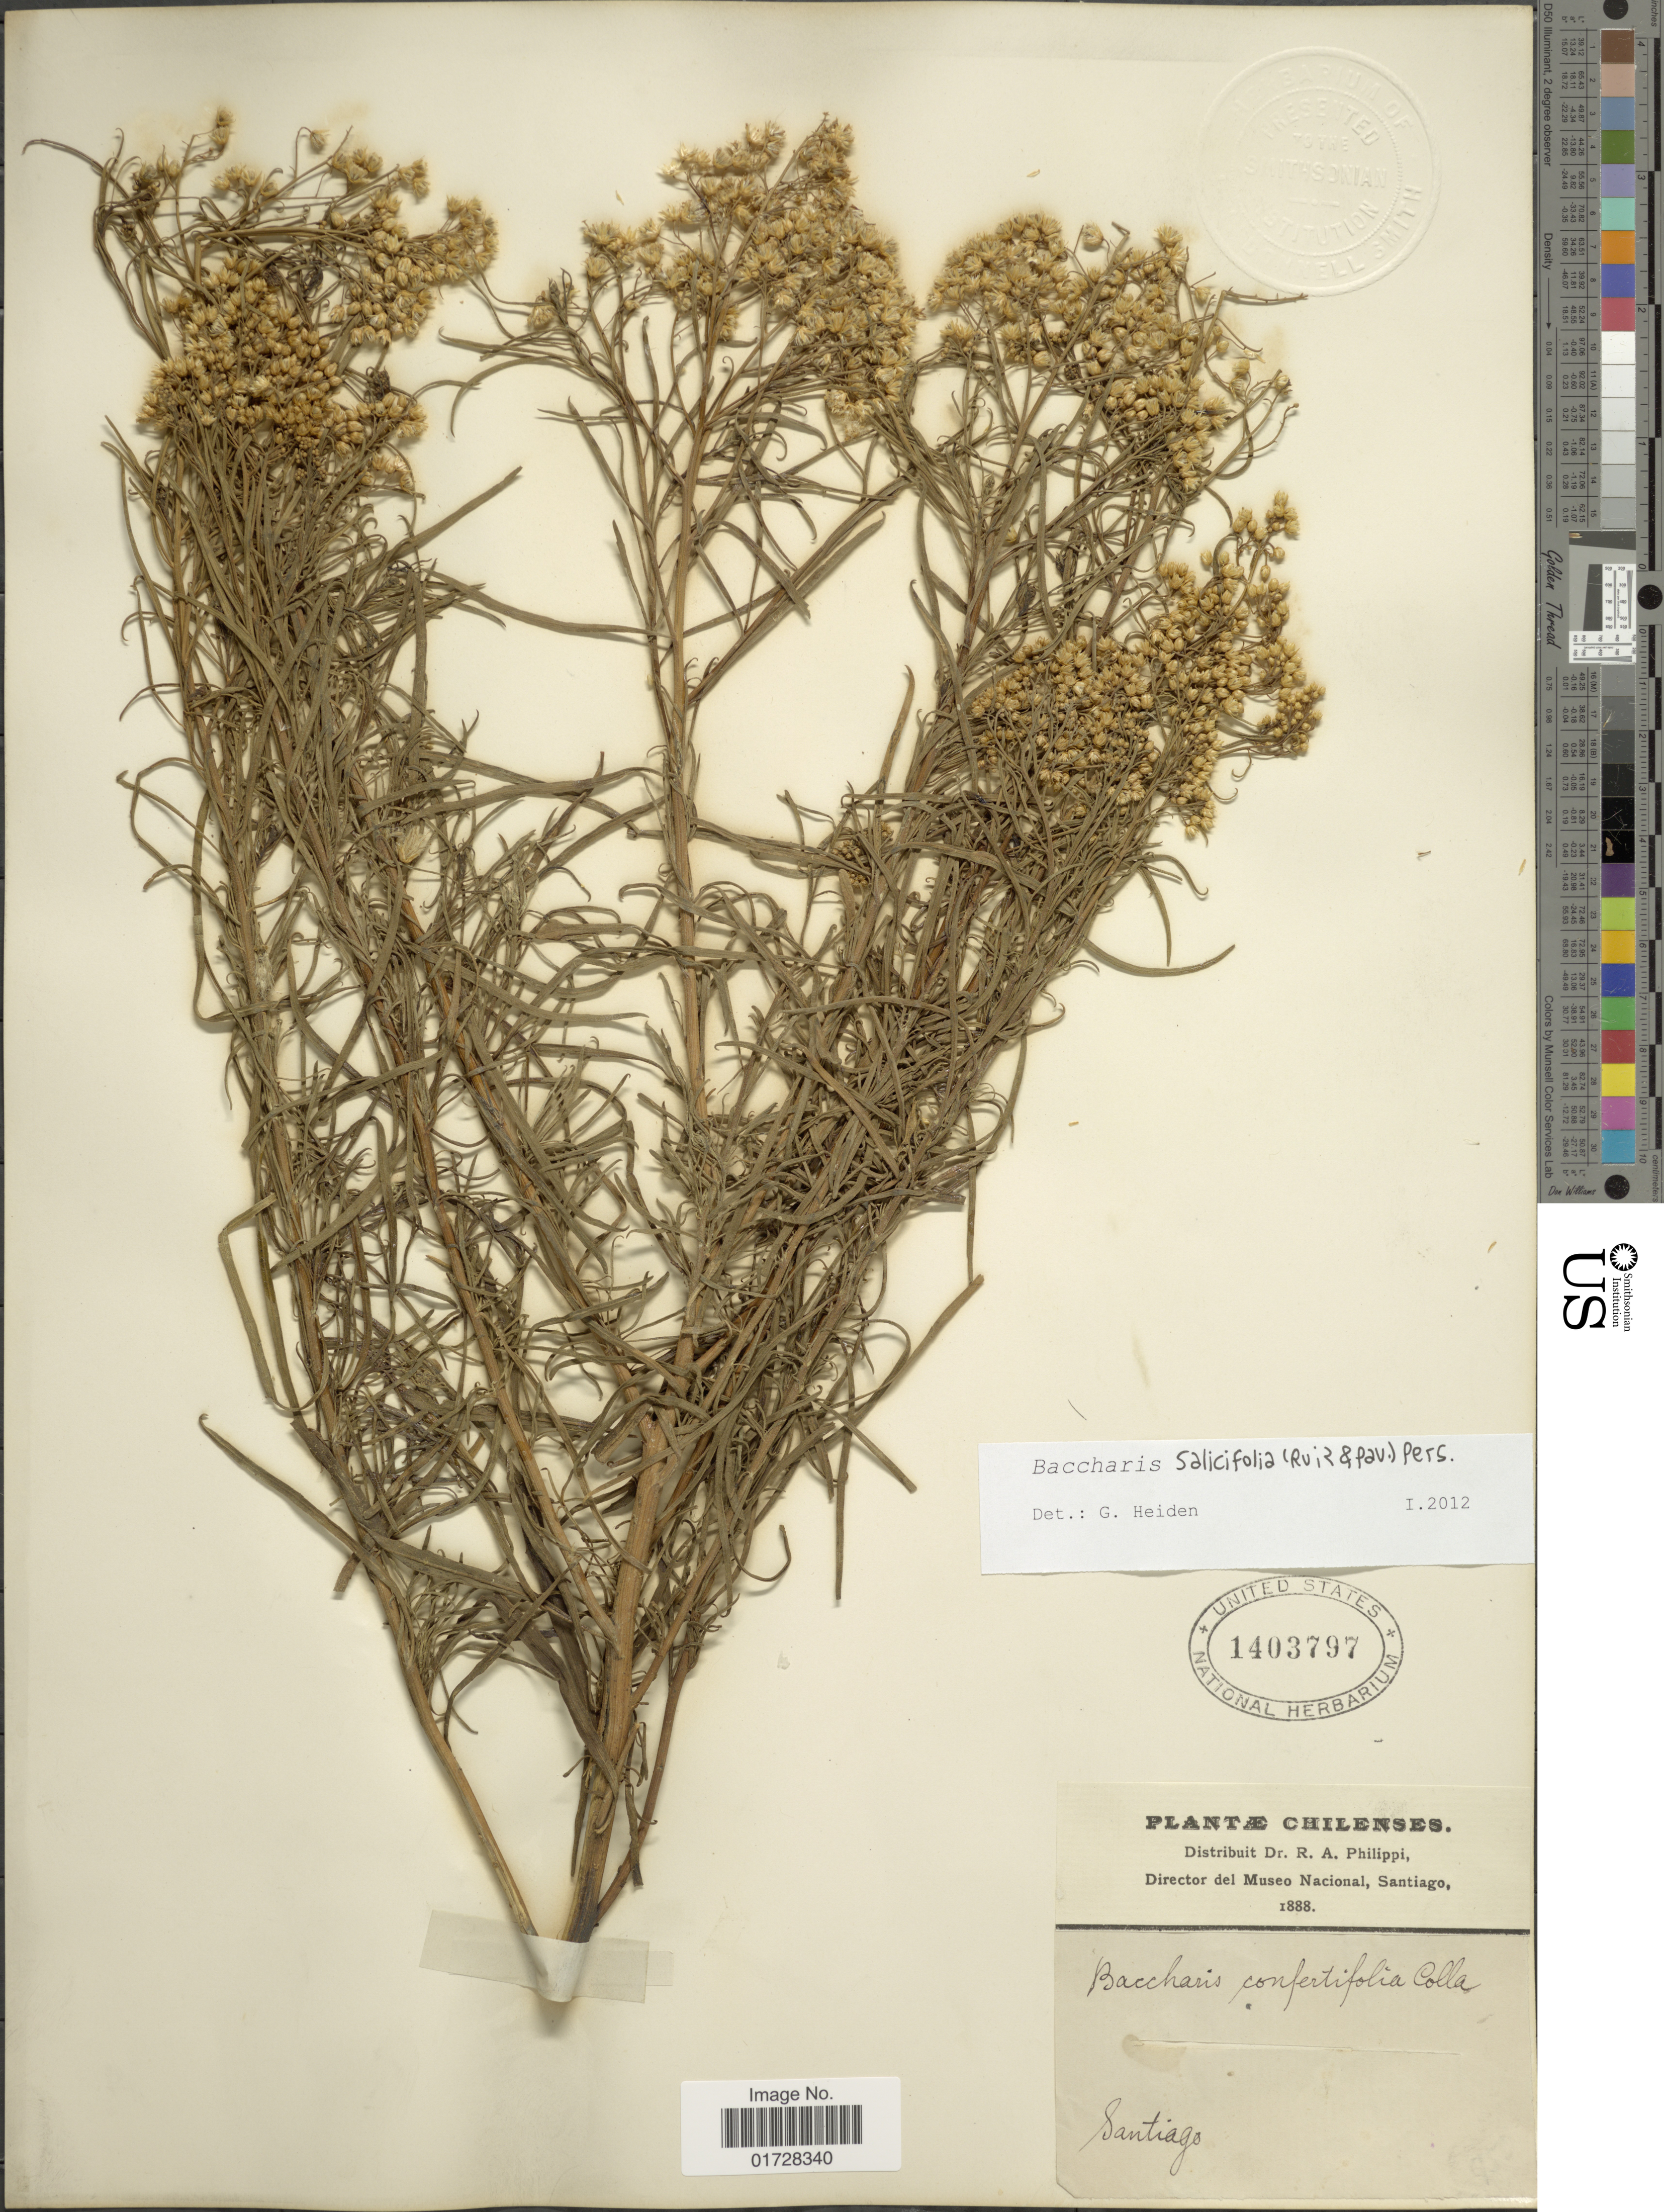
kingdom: Plantae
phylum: Tracheophyta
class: Magnoliopsida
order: Asterales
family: Asteraceae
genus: Baccharis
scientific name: Baccharis salicifolia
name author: (Ruiz & Pav.) Pers.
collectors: R. A. Philippi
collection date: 1888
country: Chile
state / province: Región Metropolitana (RM)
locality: Santiago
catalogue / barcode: US 1403797